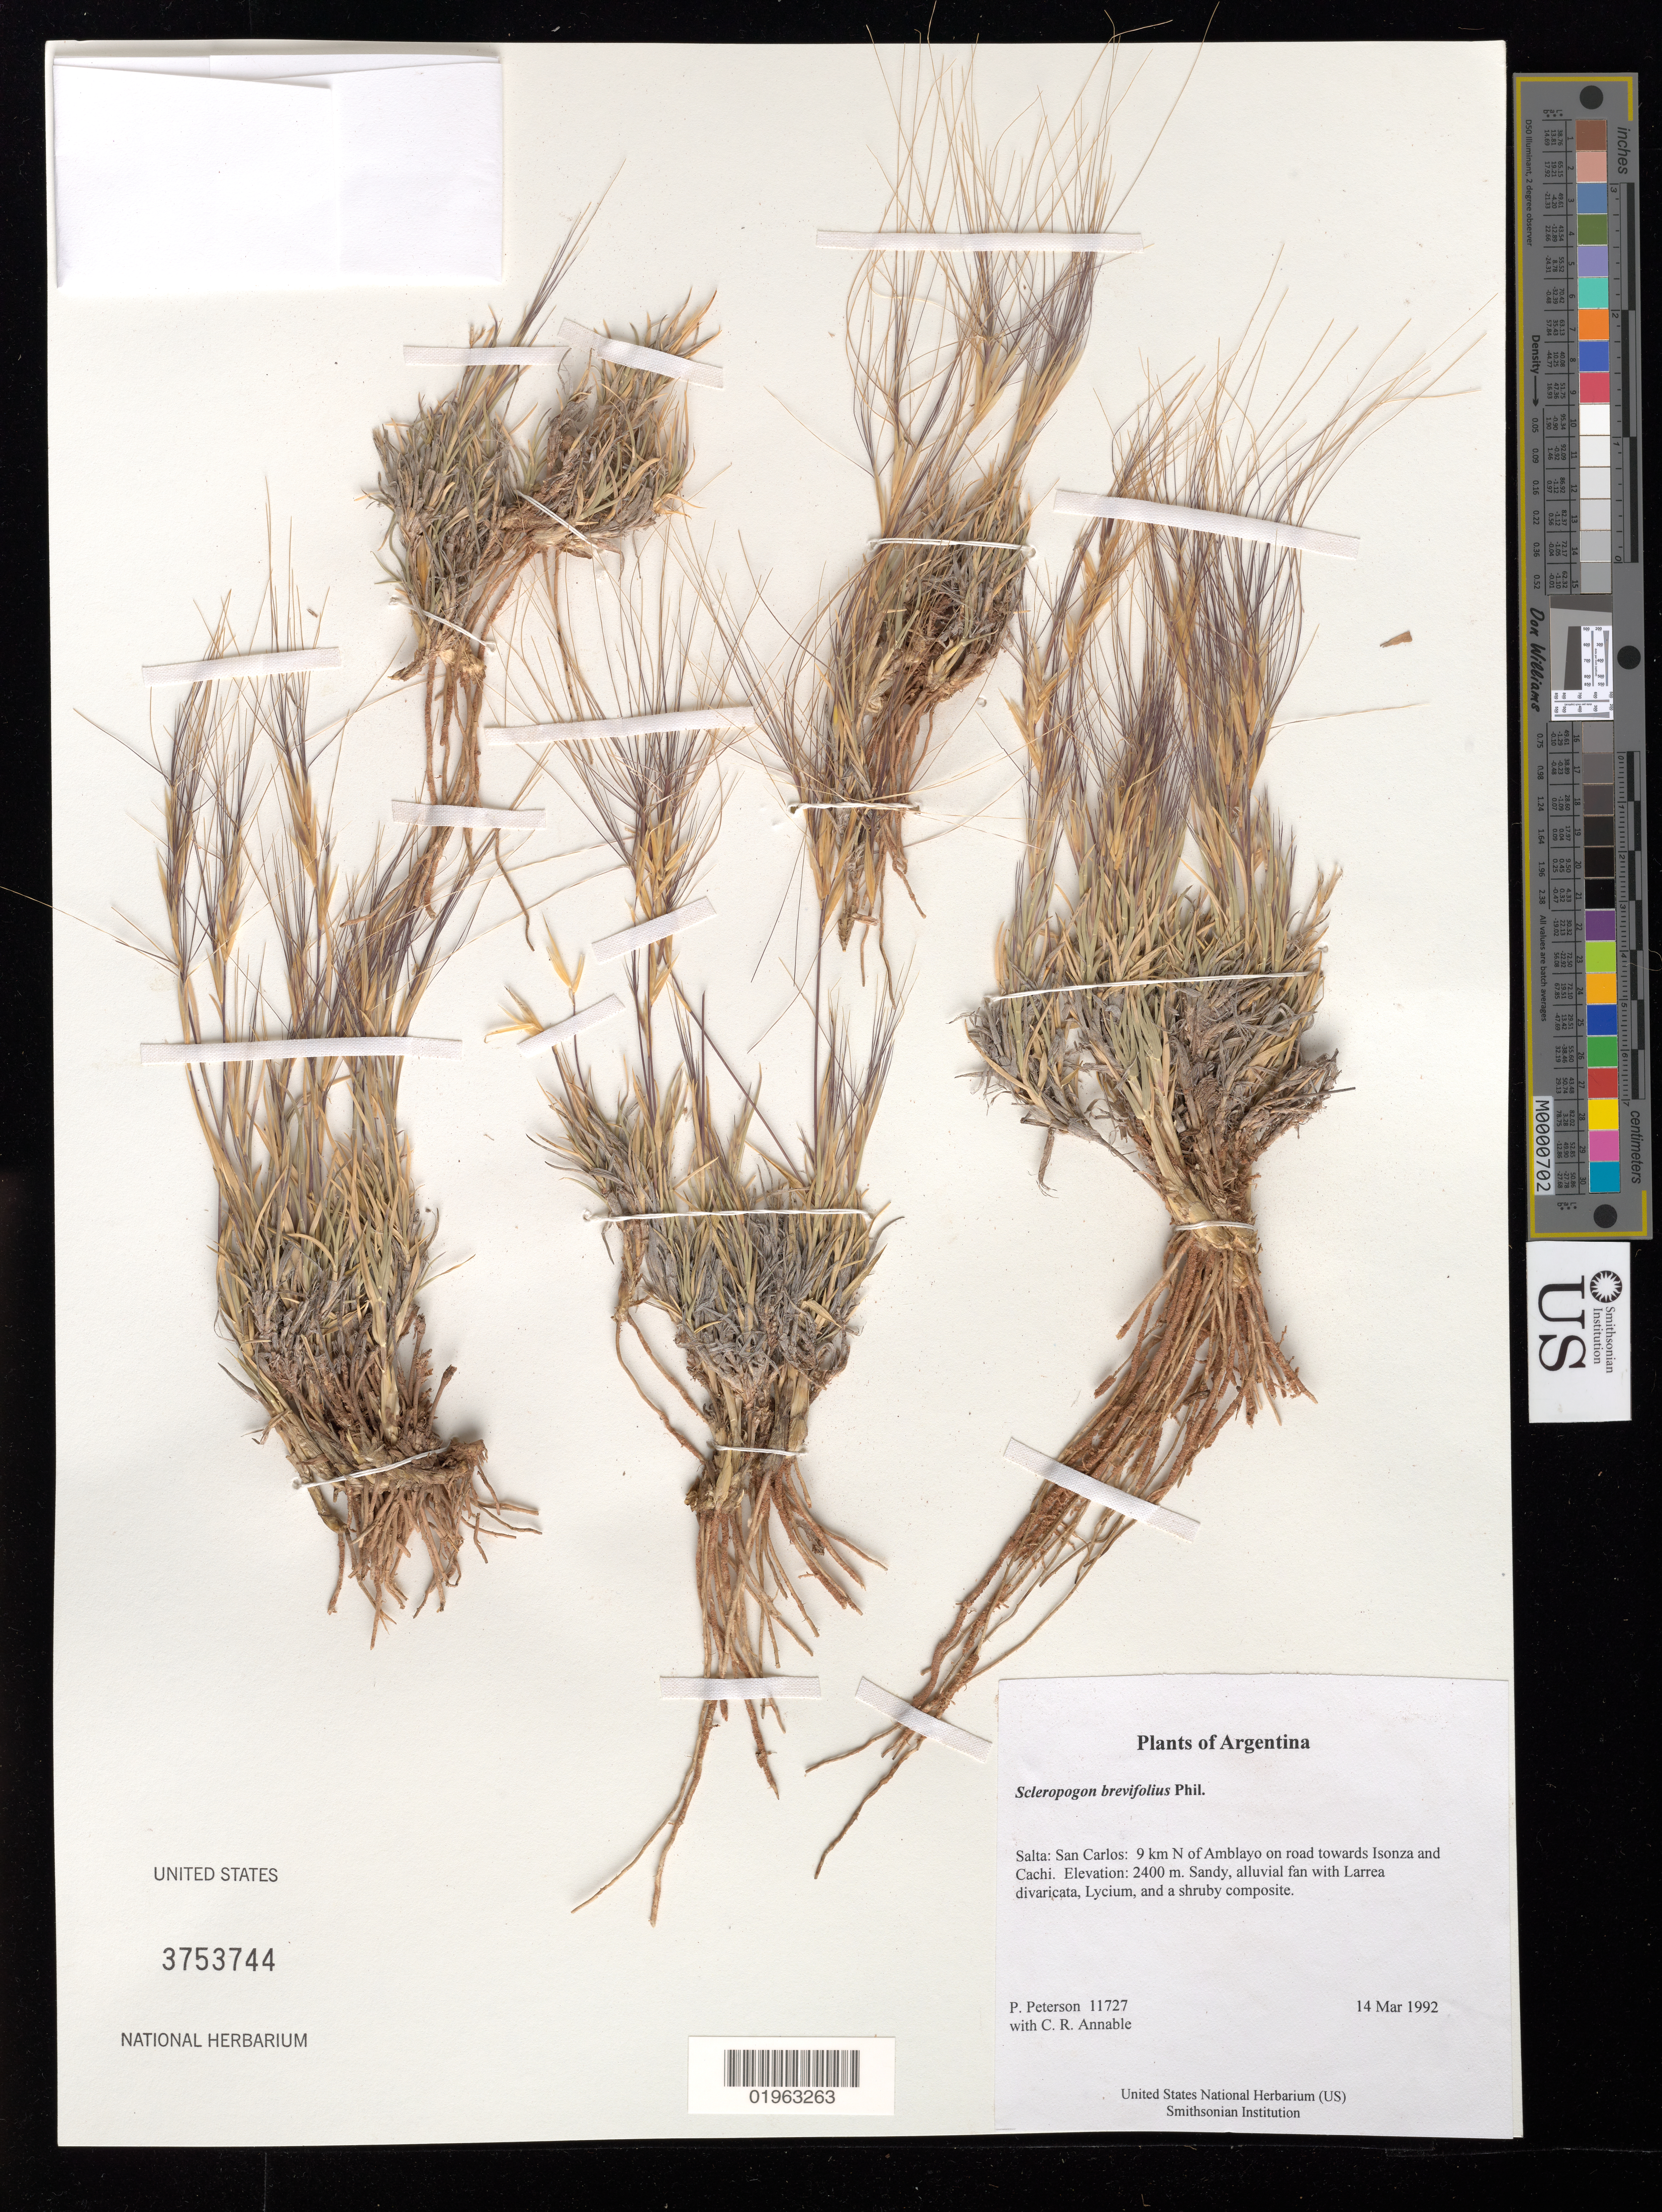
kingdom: Plantae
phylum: Tracheophyta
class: Liliopsida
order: Poales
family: Poaceae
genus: Scleropogon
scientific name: Scleropogon brevifolius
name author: Phil.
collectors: P. M. Peterson & C. R. Annable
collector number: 11727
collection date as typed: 14 Mar 1992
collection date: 1992-03-14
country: Argentina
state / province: Salta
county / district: San Carlos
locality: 9 km N of Amblayo on road towards Isonza and Cachi.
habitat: Sandy, alluvial fan with Larrea divaricata, Lycium, and a shruby composite.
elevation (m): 2400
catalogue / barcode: US 3753744